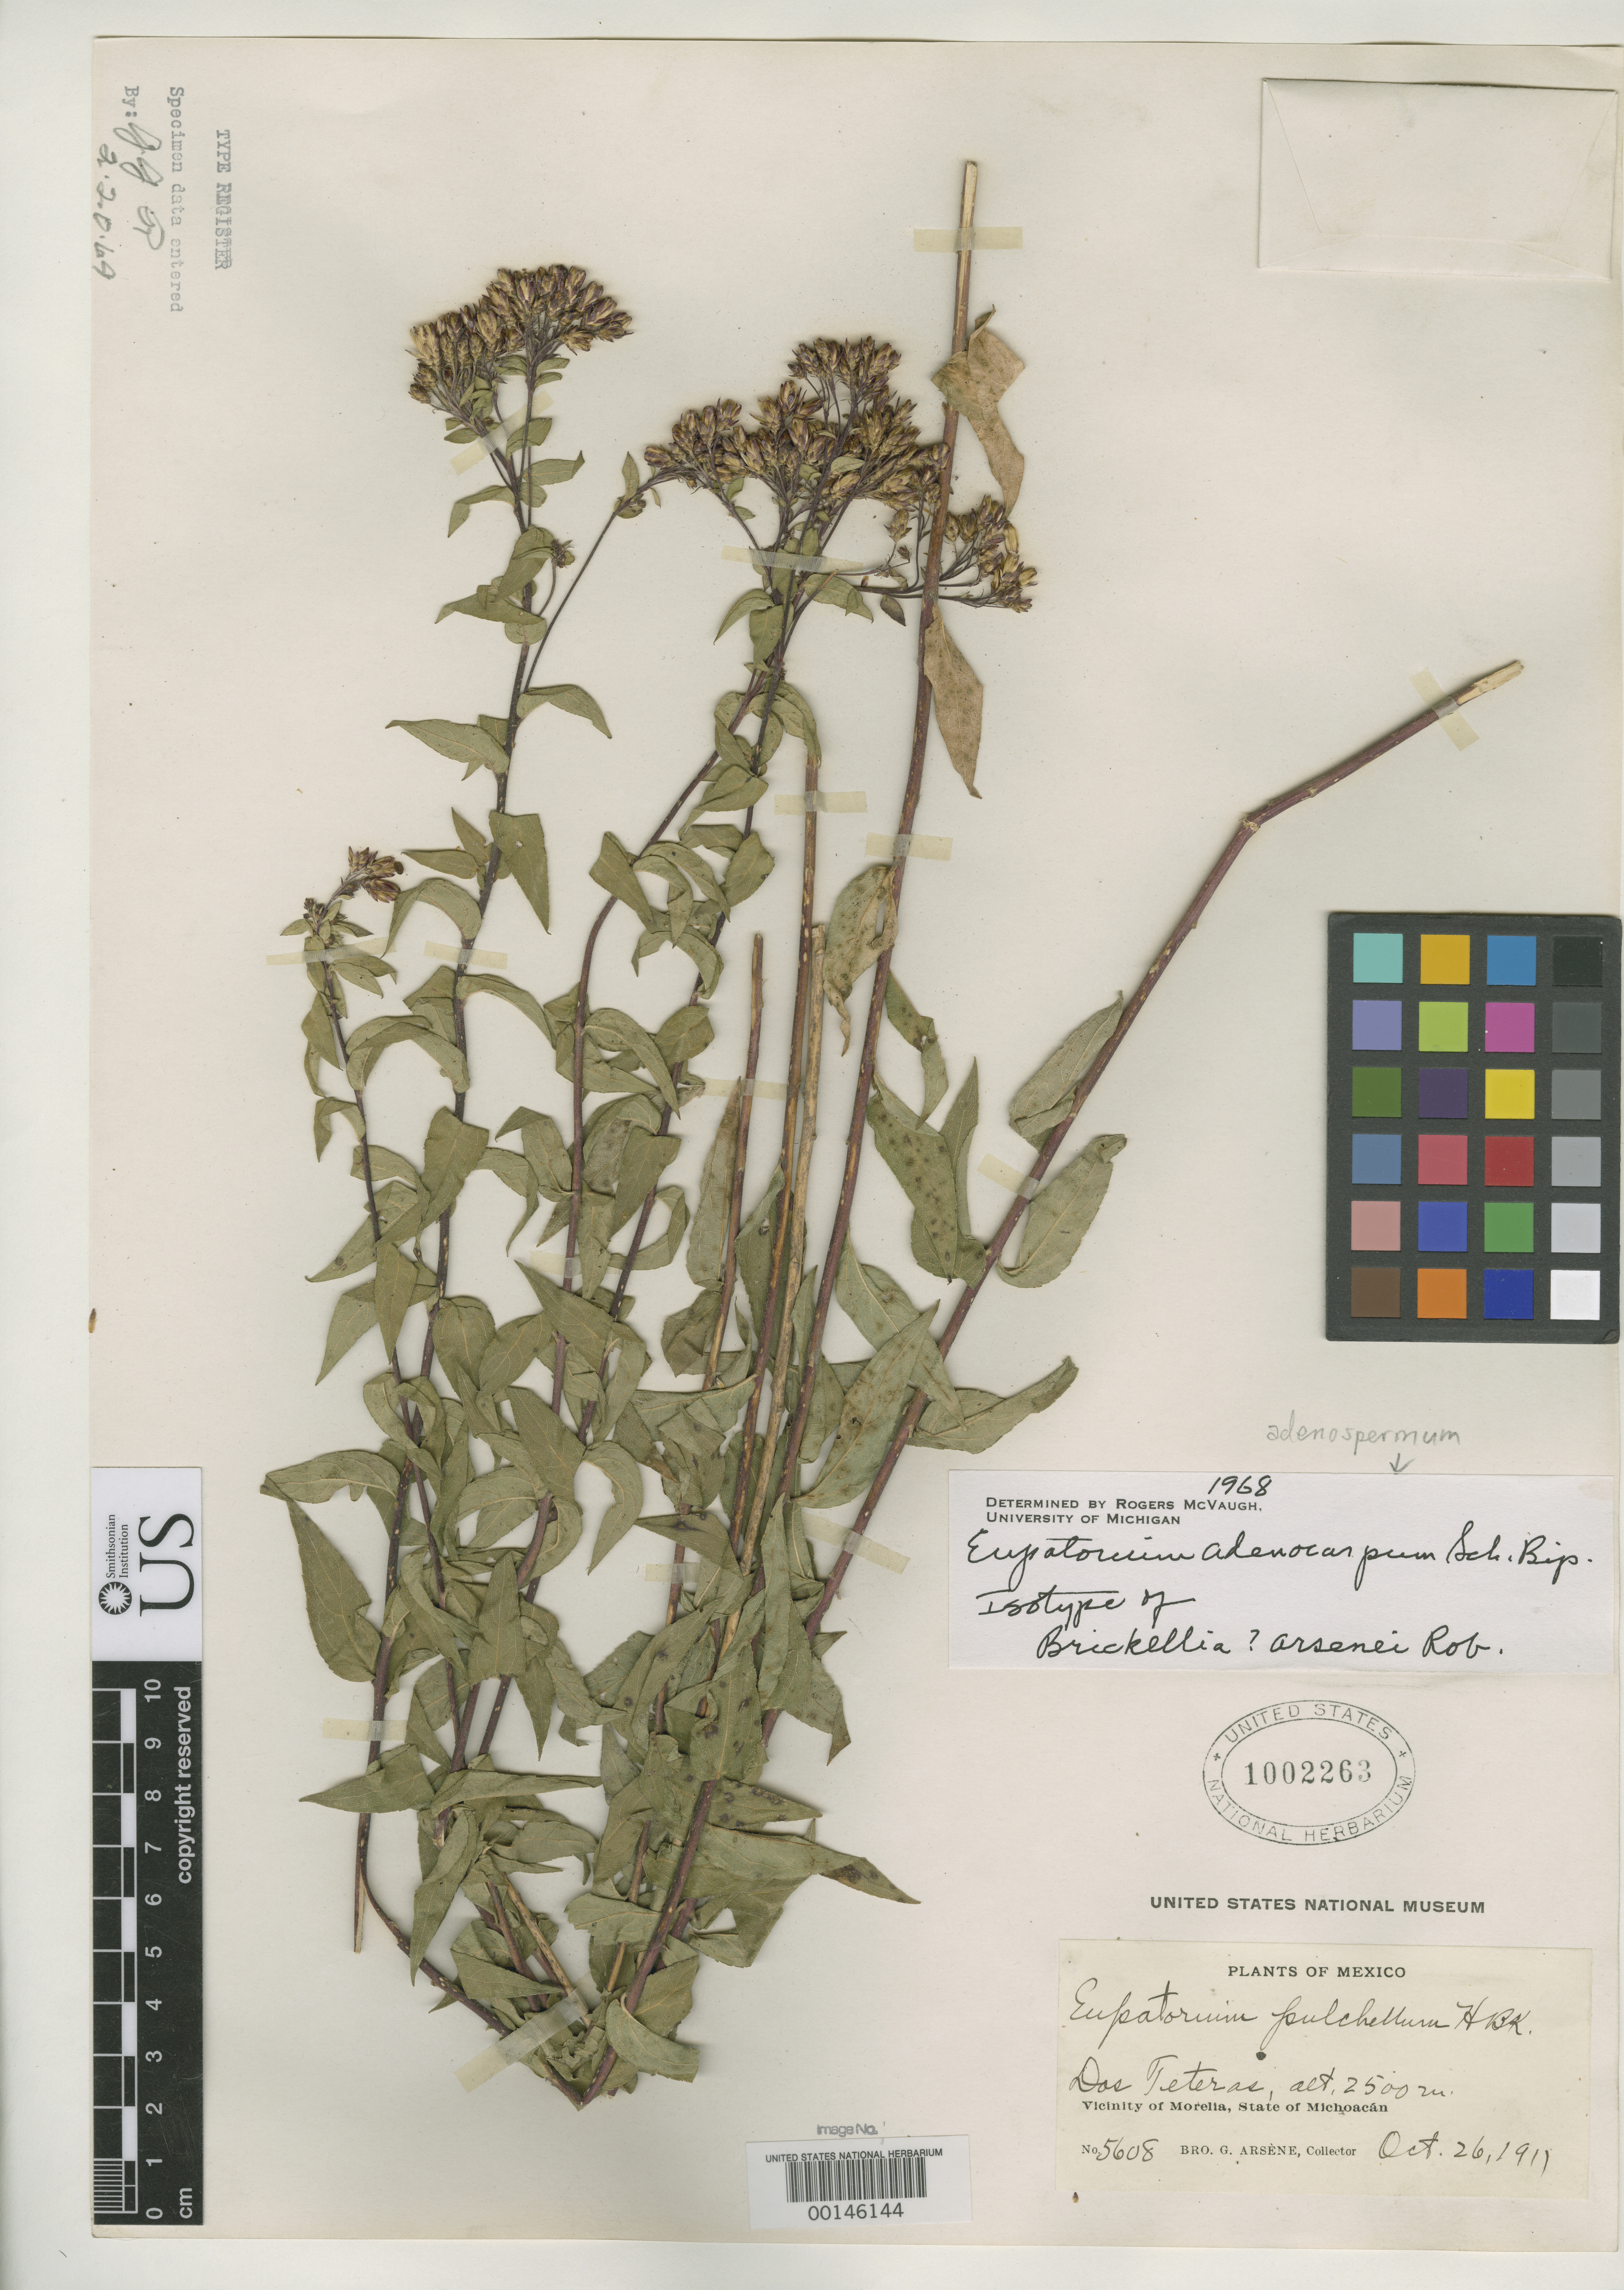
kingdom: Plantae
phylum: Tracheophyta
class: Magnoliopsida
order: Asterales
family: Asteraceae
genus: Brickellia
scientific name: Brickellia arsenei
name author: B.L. Rob.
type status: Type Collection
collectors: Bro. G. Arsène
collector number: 5608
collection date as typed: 26 Oct 1911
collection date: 1911-10-26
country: Mexico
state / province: Michoacán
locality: Vicinity of Morelia.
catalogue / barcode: US 1002263